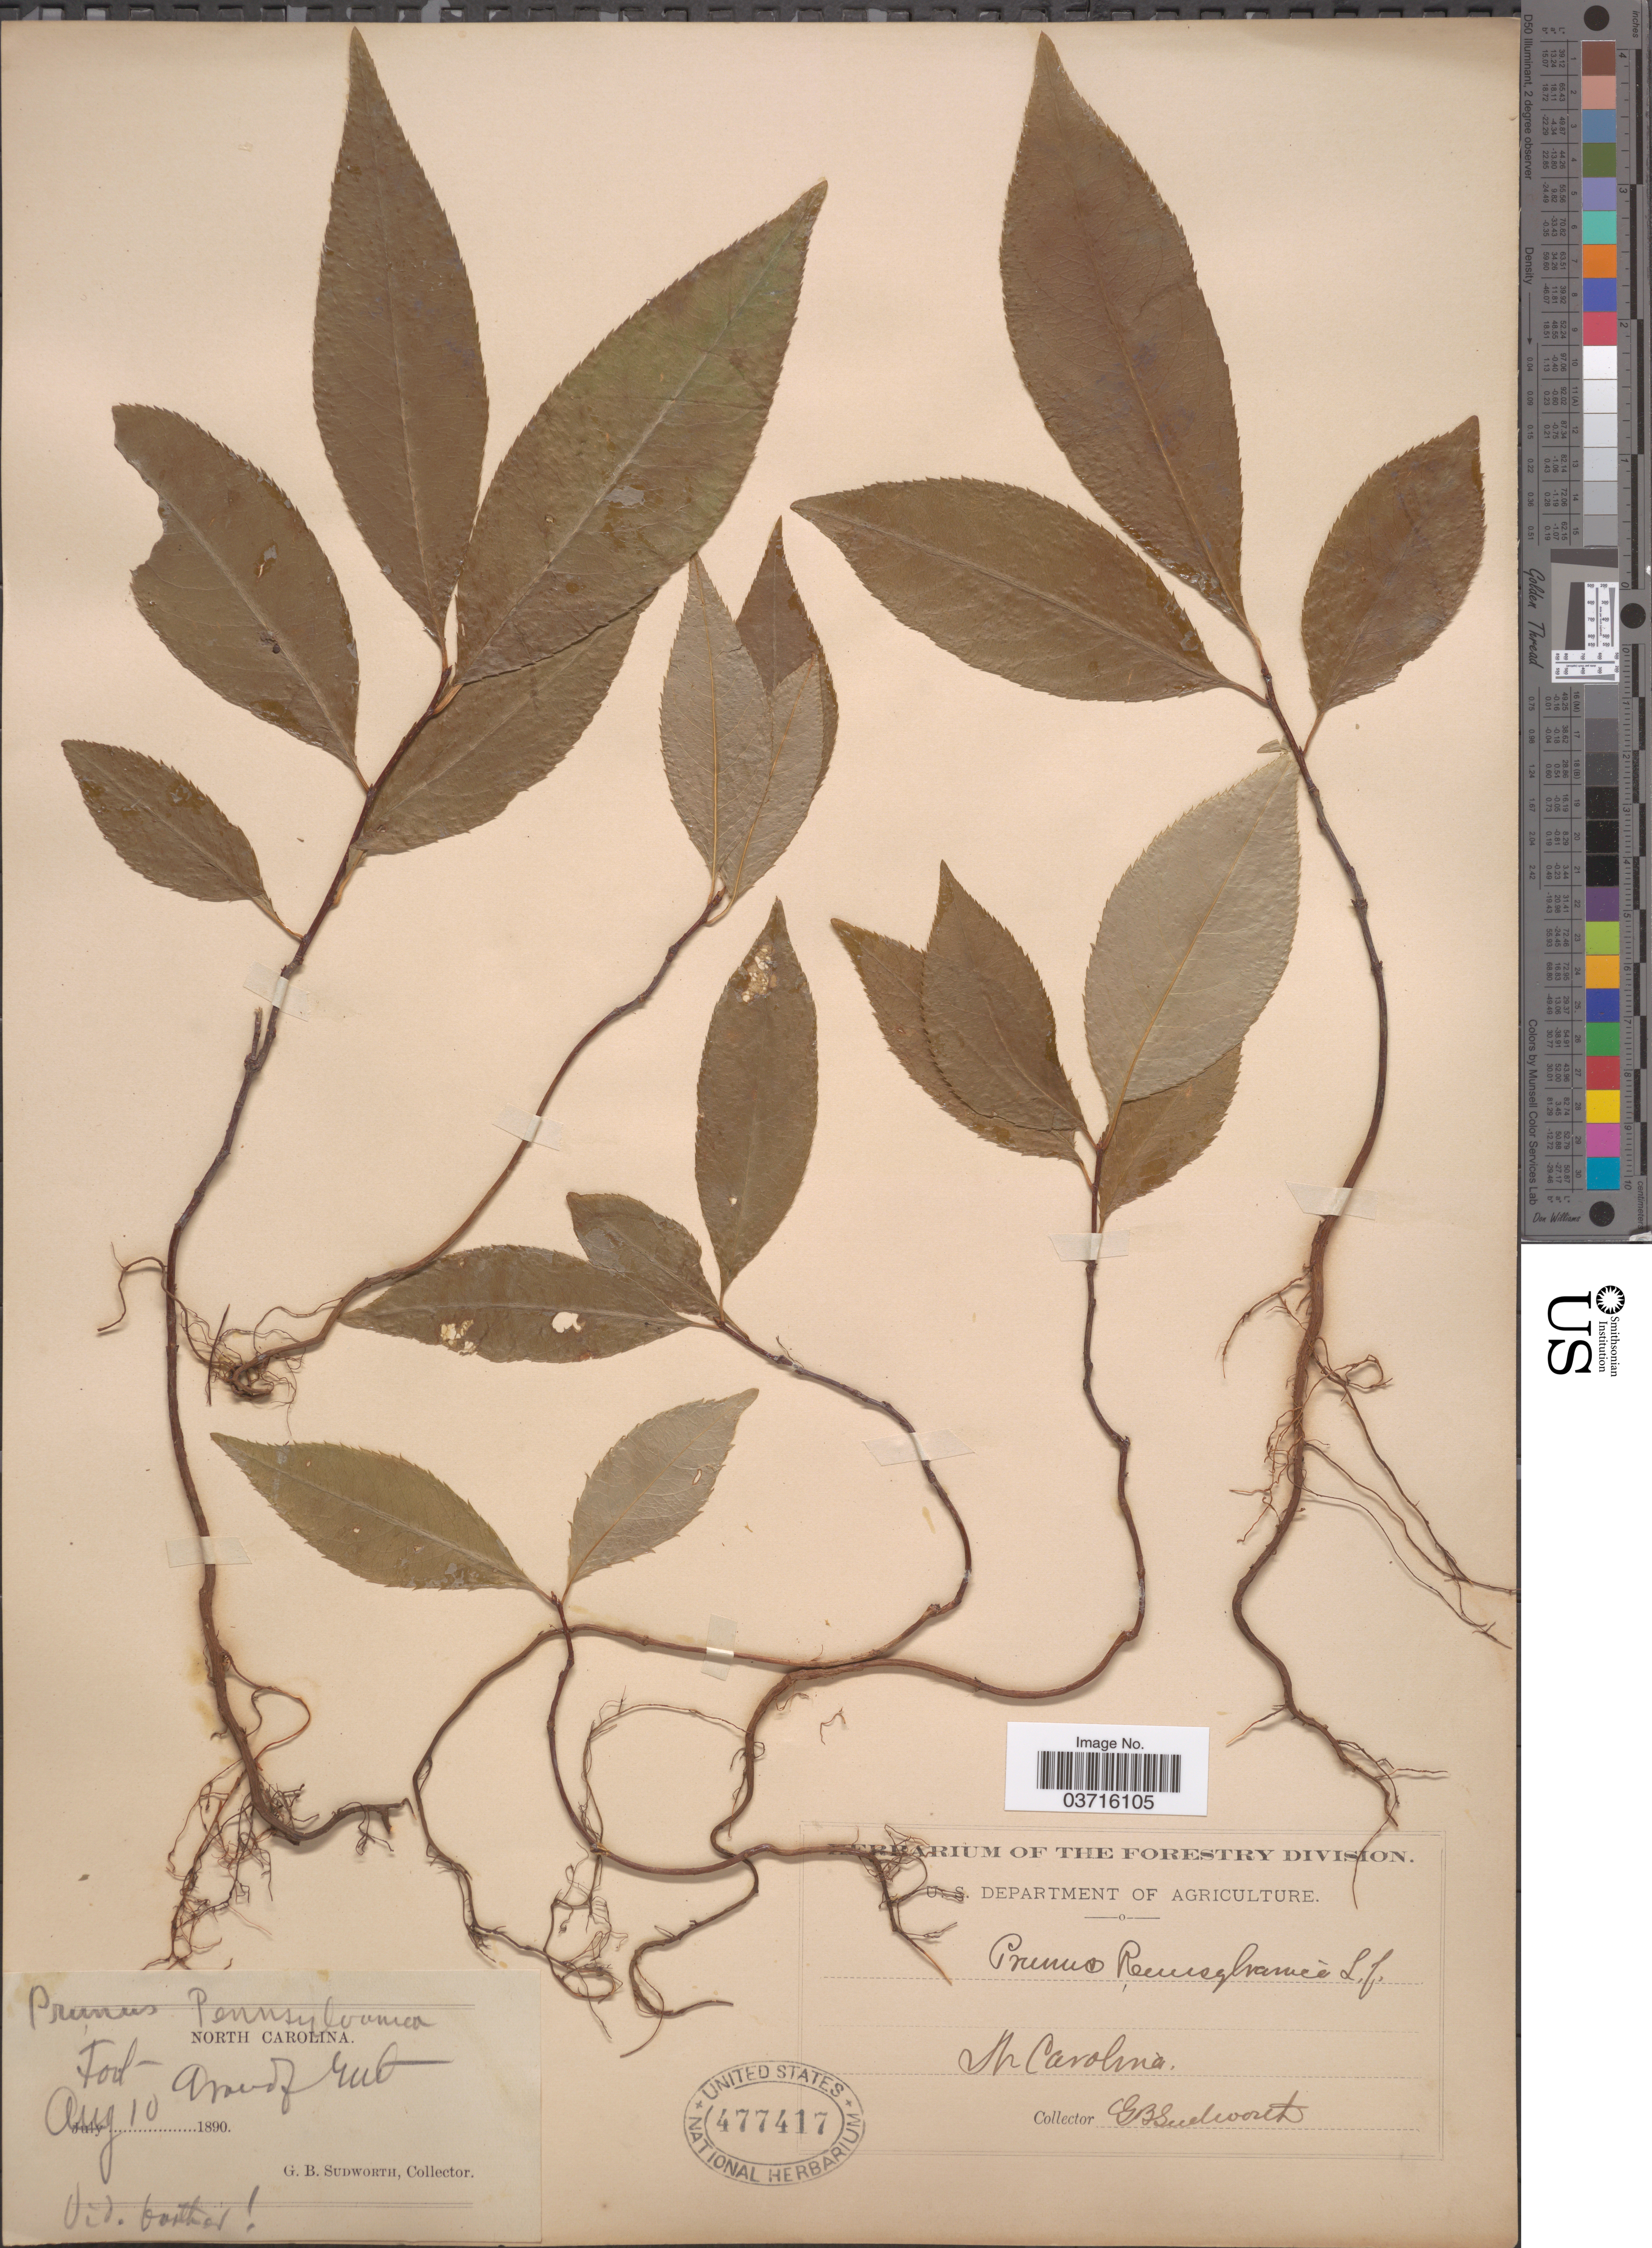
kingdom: Plantae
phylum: Tracheophyta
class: Magnoliopsida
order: Rosales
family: Rosaceae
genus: Prunus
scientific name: Prunus pensylvanica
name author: L. f.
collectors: G. B. Sudworth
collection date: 1890-08-10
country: United States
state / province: North Carolina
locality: Fort around of Sud. [interpreted]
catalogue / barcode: US 477417